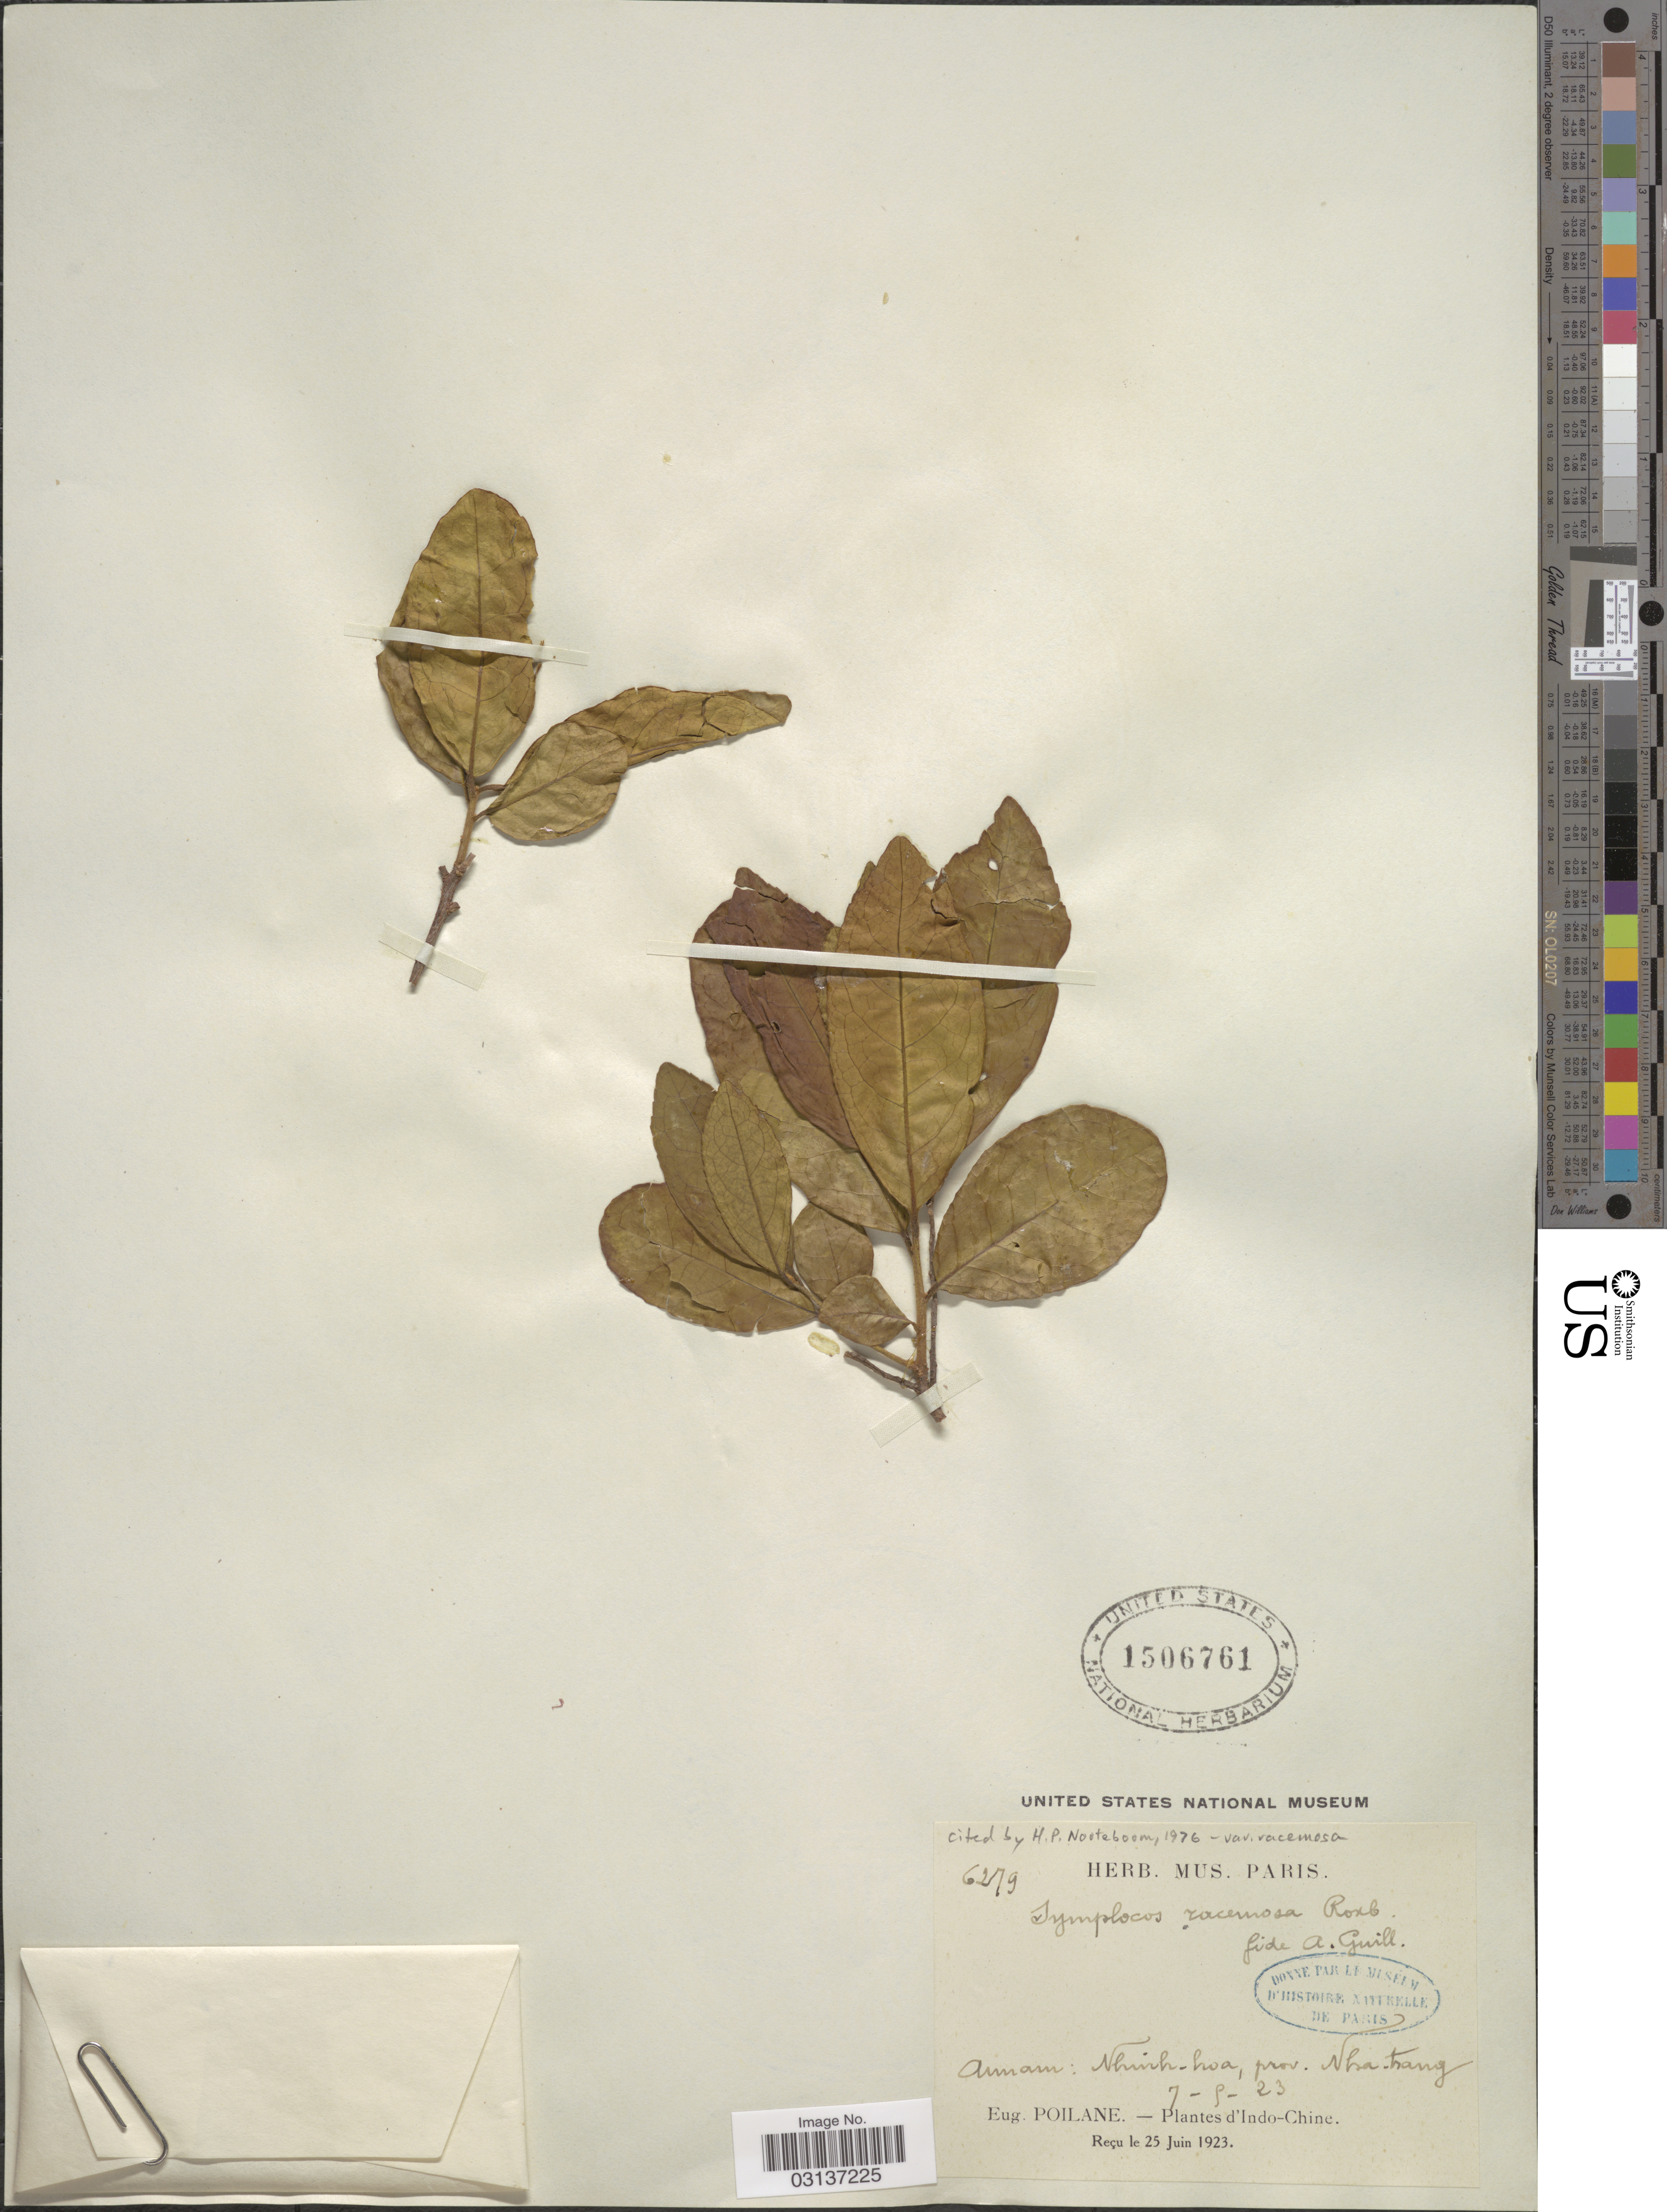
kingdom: Plantae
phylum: Tracheophyta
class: Magnoliopsida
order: Ericales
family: Symplocaceae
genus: Symplocos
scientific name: Symplocos racemosa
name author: Roxb.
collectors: E. Poilane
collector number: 6279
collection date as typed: Transcribed d/m/y: 7/5/23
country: Vietnam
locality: Annam: Nhinh-hoa, Prov. Nha-trang.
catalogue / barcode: US 1506761